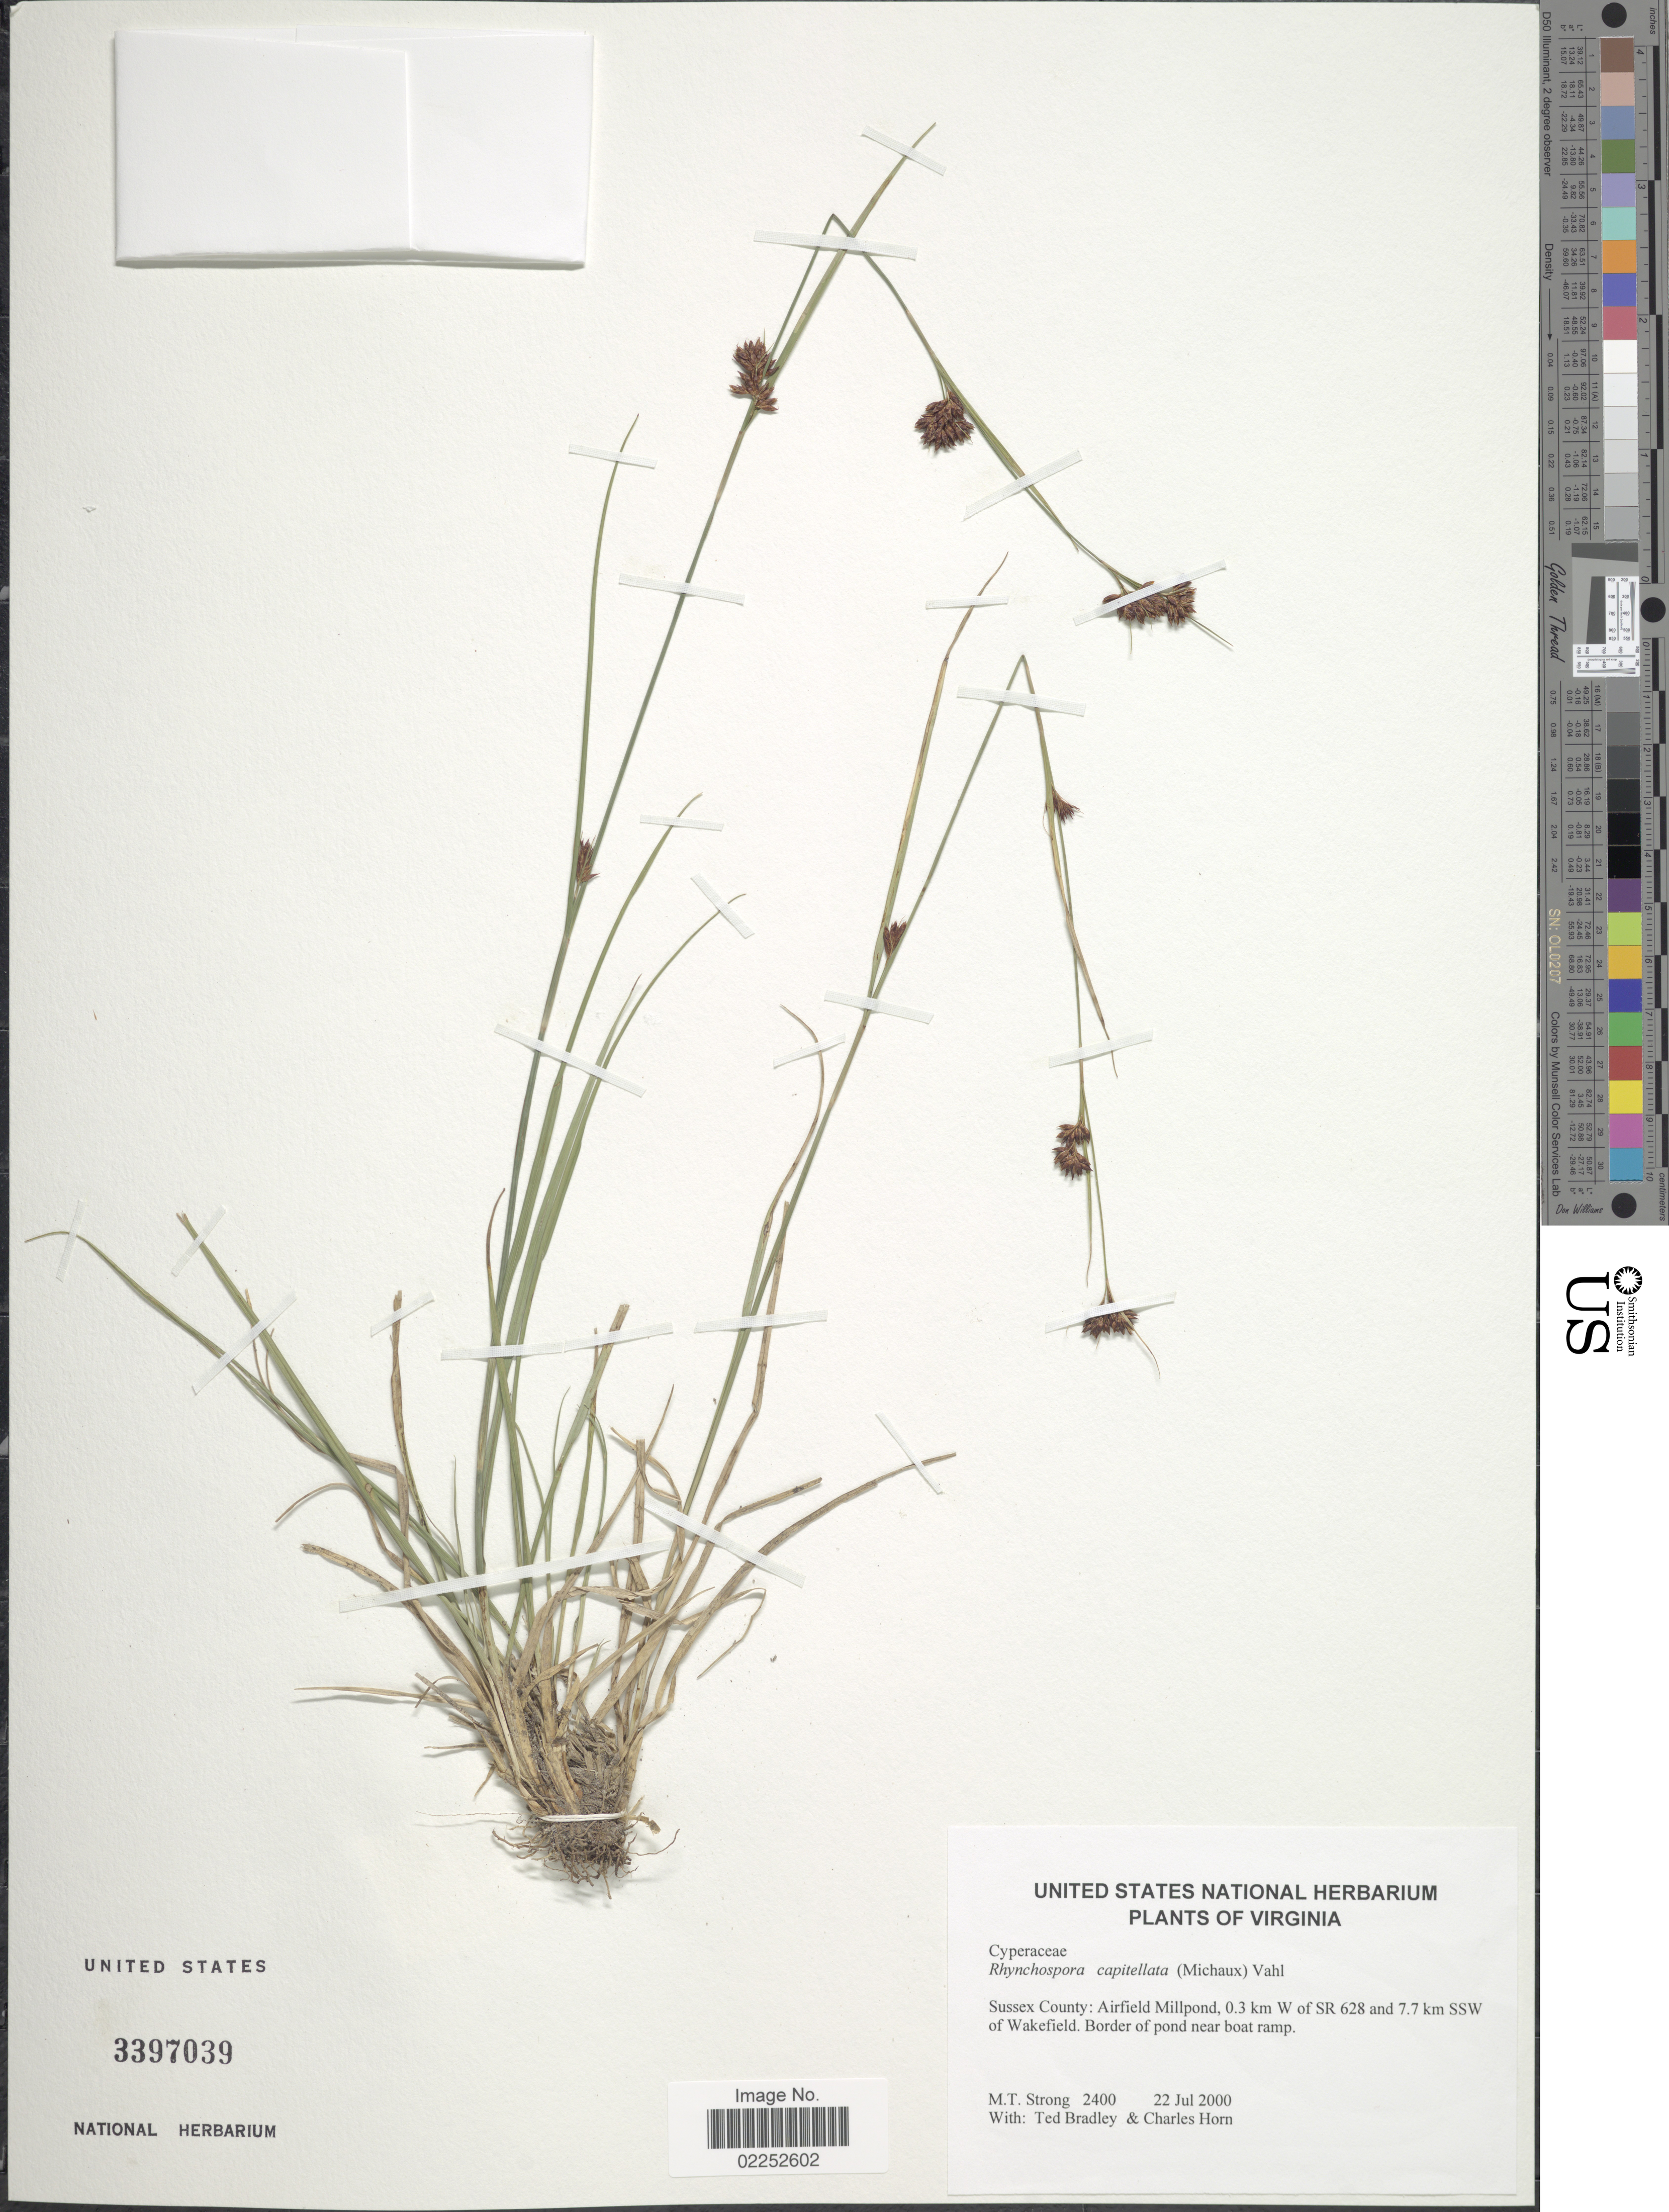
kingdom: Plantae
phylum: Tracheophyta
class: Liliopsida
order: Poales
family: Cyperaceae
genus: Rhynchospora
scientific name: Rhynchospora capitellata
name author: (Michx.) Vahl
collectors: M. T. Strong, T. Bradley & C. Horn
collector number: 2400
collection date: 2000-07-22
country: United States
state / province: Virginia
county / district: Sussex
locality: Sussex County: Airfield Millpond, 0.3 km W of SR 628 and 7.7 km SSW of Wakefield. Border of pond near boat ramp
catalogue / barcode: US 3397039